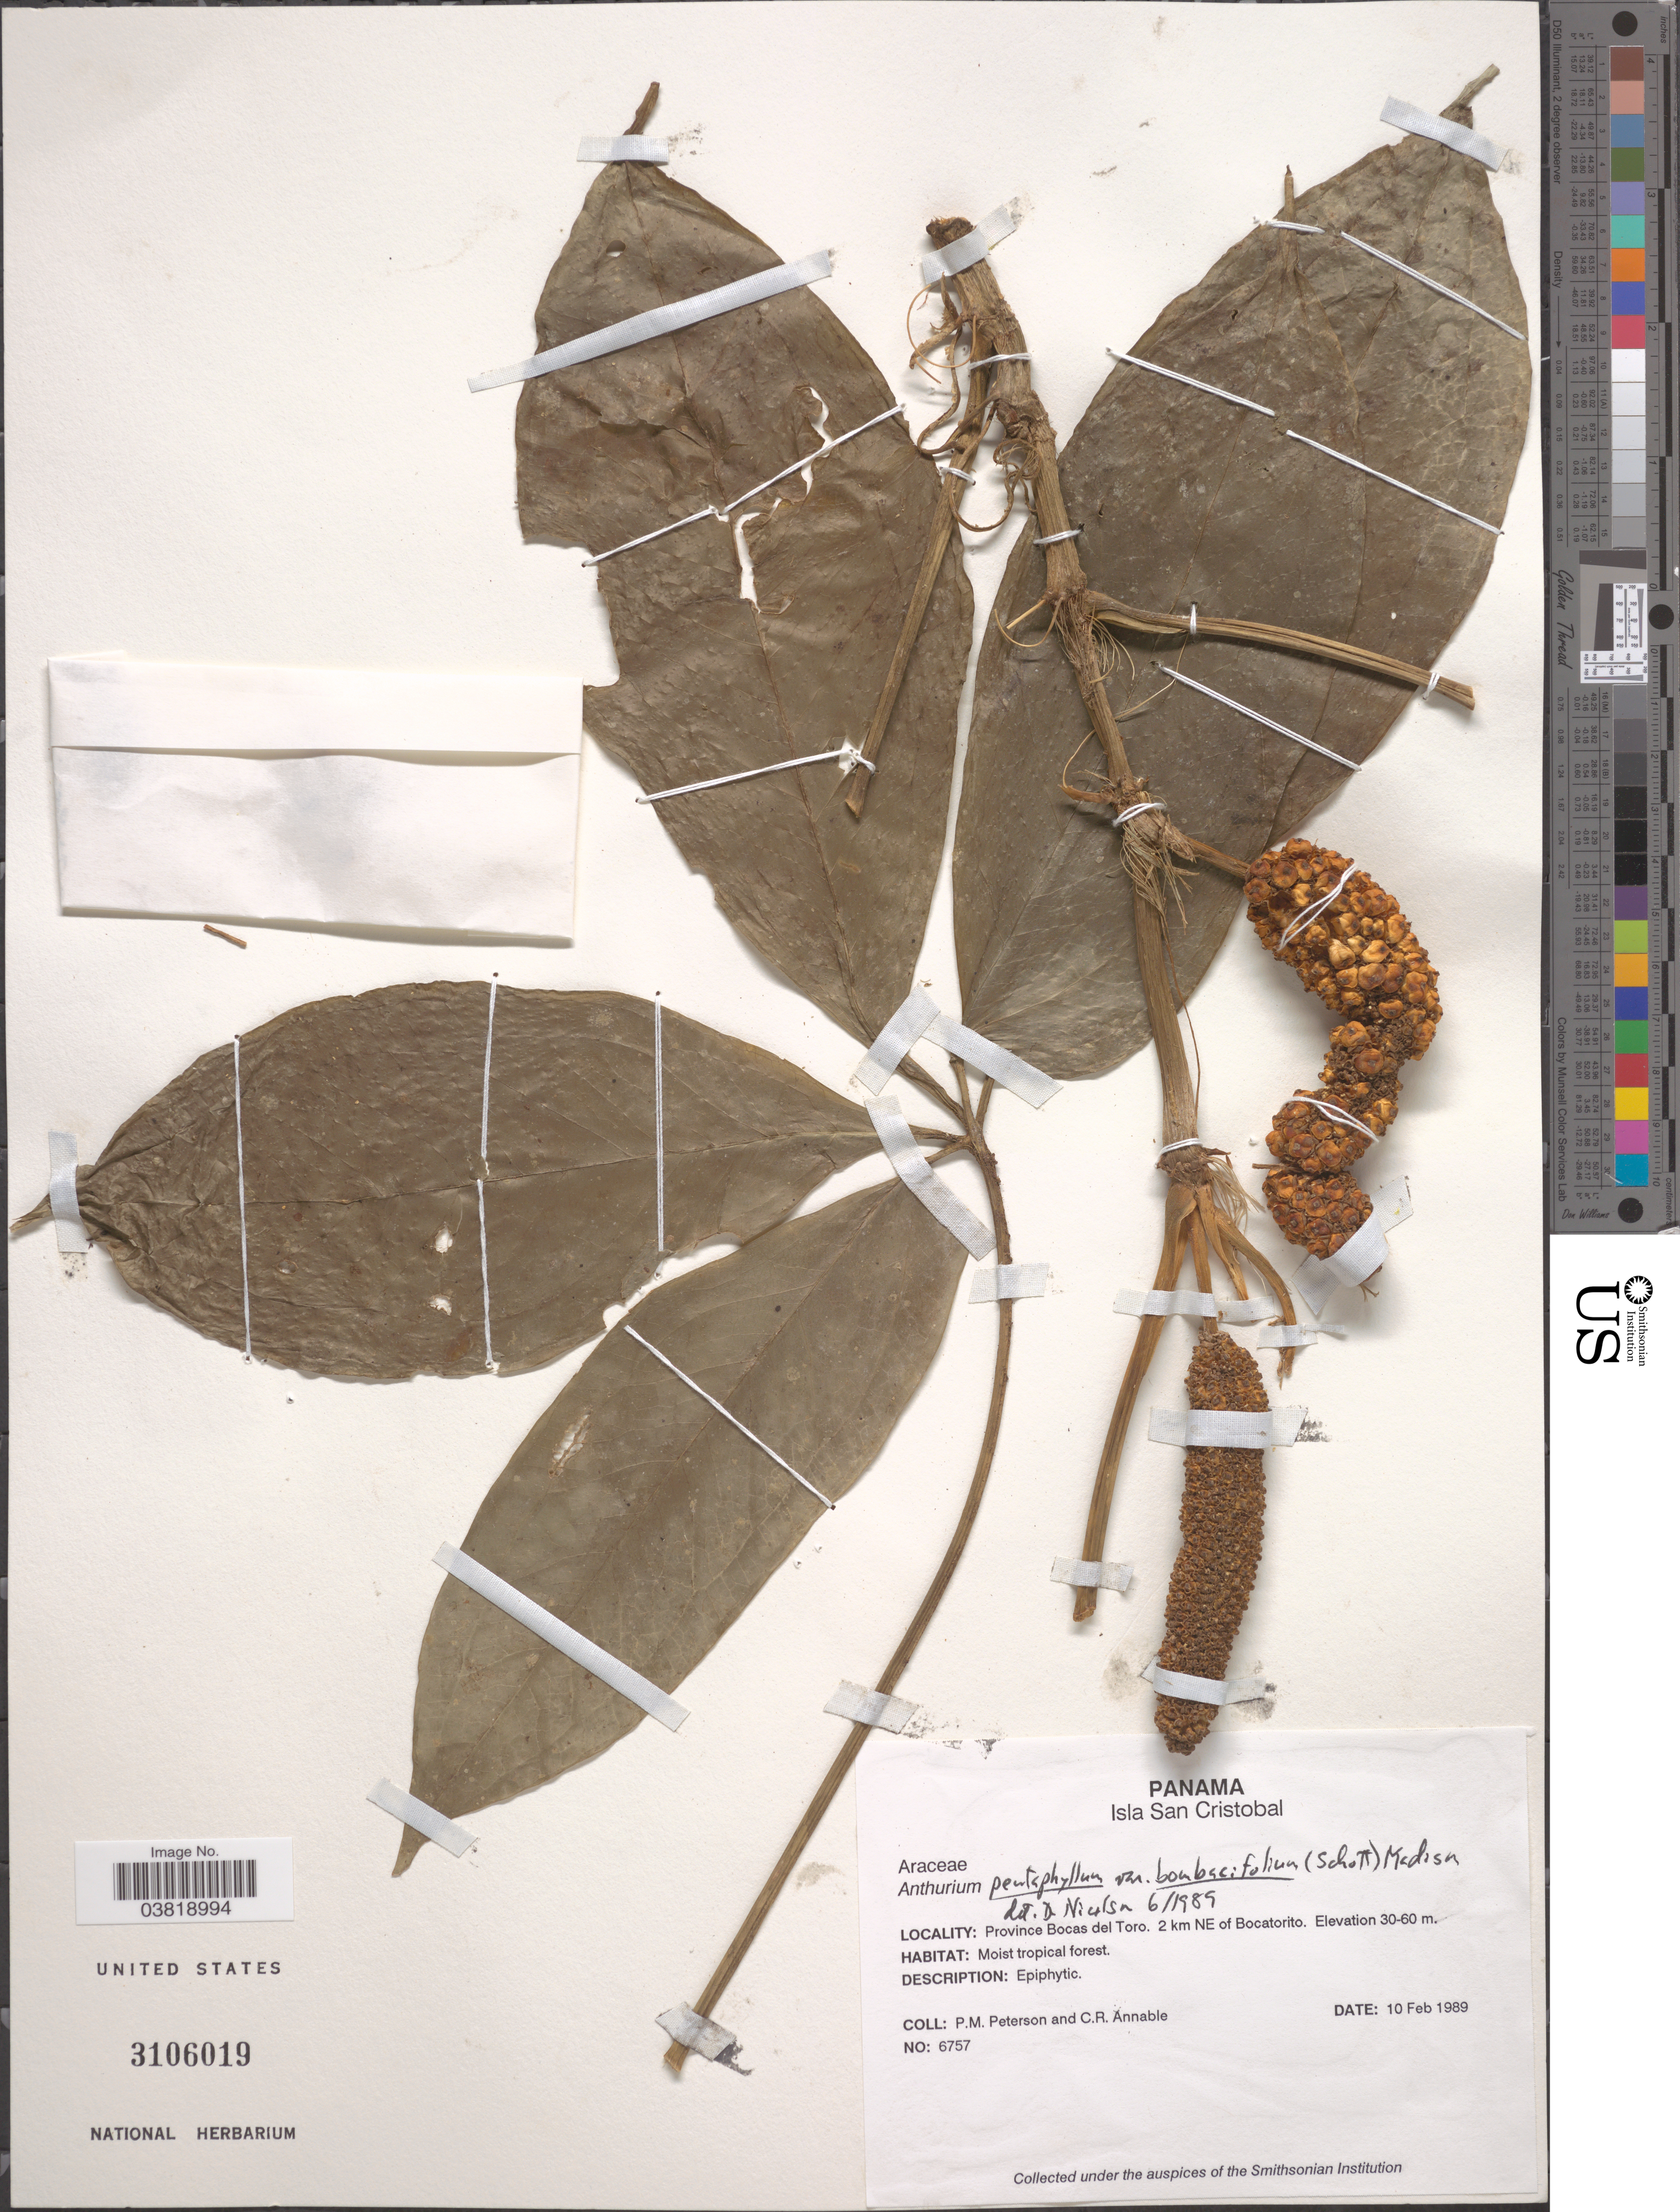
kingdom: Plantae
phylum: Tracheophyta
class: Liliopsida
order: Alismatales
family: Araceae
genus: Anthurium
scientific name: Anthurium pentaphyllum var. bombacifolium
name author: (Schott) Madison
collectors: P. M. Peterson & C. R. Annable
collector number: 6757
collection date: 1989-02-10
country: Panama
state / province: Bocas del Toro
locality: Isla San Cristobal. 2 km NE of Bocatorito.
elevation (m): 30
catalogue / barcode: US 3106019